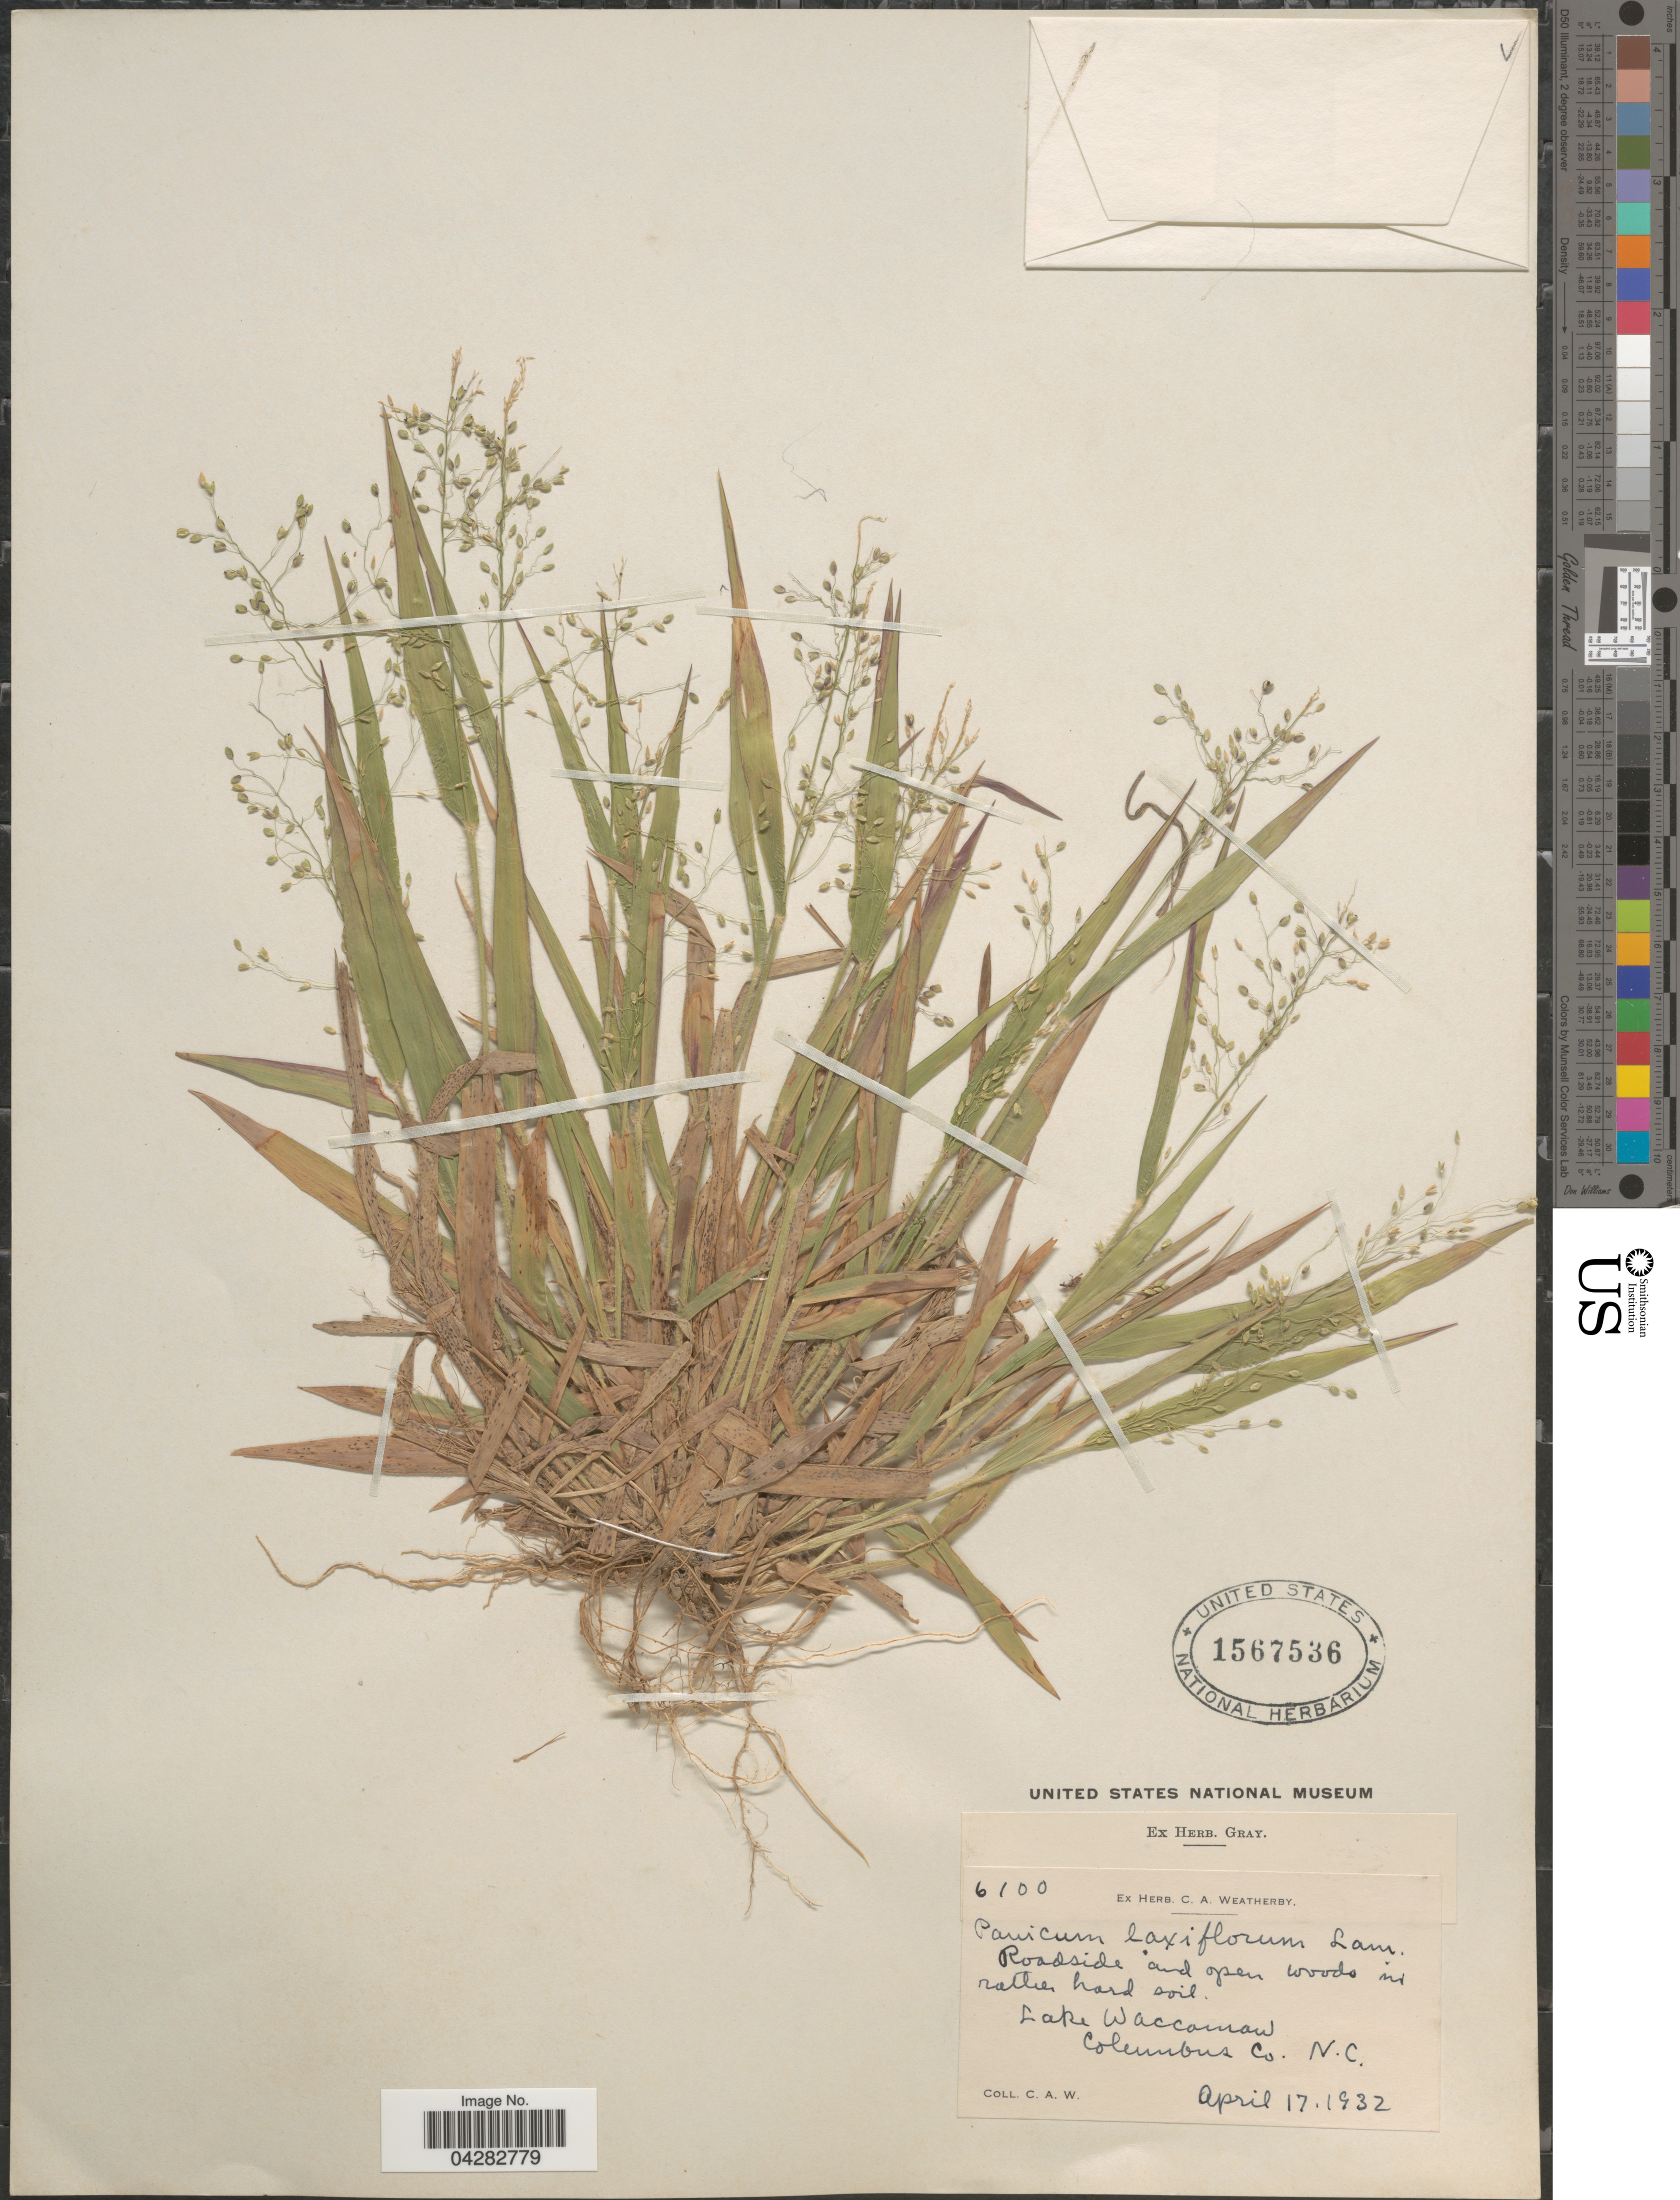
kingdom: Plantae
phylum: Tracheophyta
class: Liliopsida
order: Poales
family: Poaceae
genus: Dichanthelium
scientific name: Dichanthelium laxiflorum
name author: (Lam.) Gould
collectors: C. A. Weatherby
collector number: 6100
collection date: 1932-04-17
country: United States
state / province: North Carolina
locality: Roadside and open woods in rather hard soil. Lake Waccoman Columbus Co.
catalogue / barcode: US 1567536